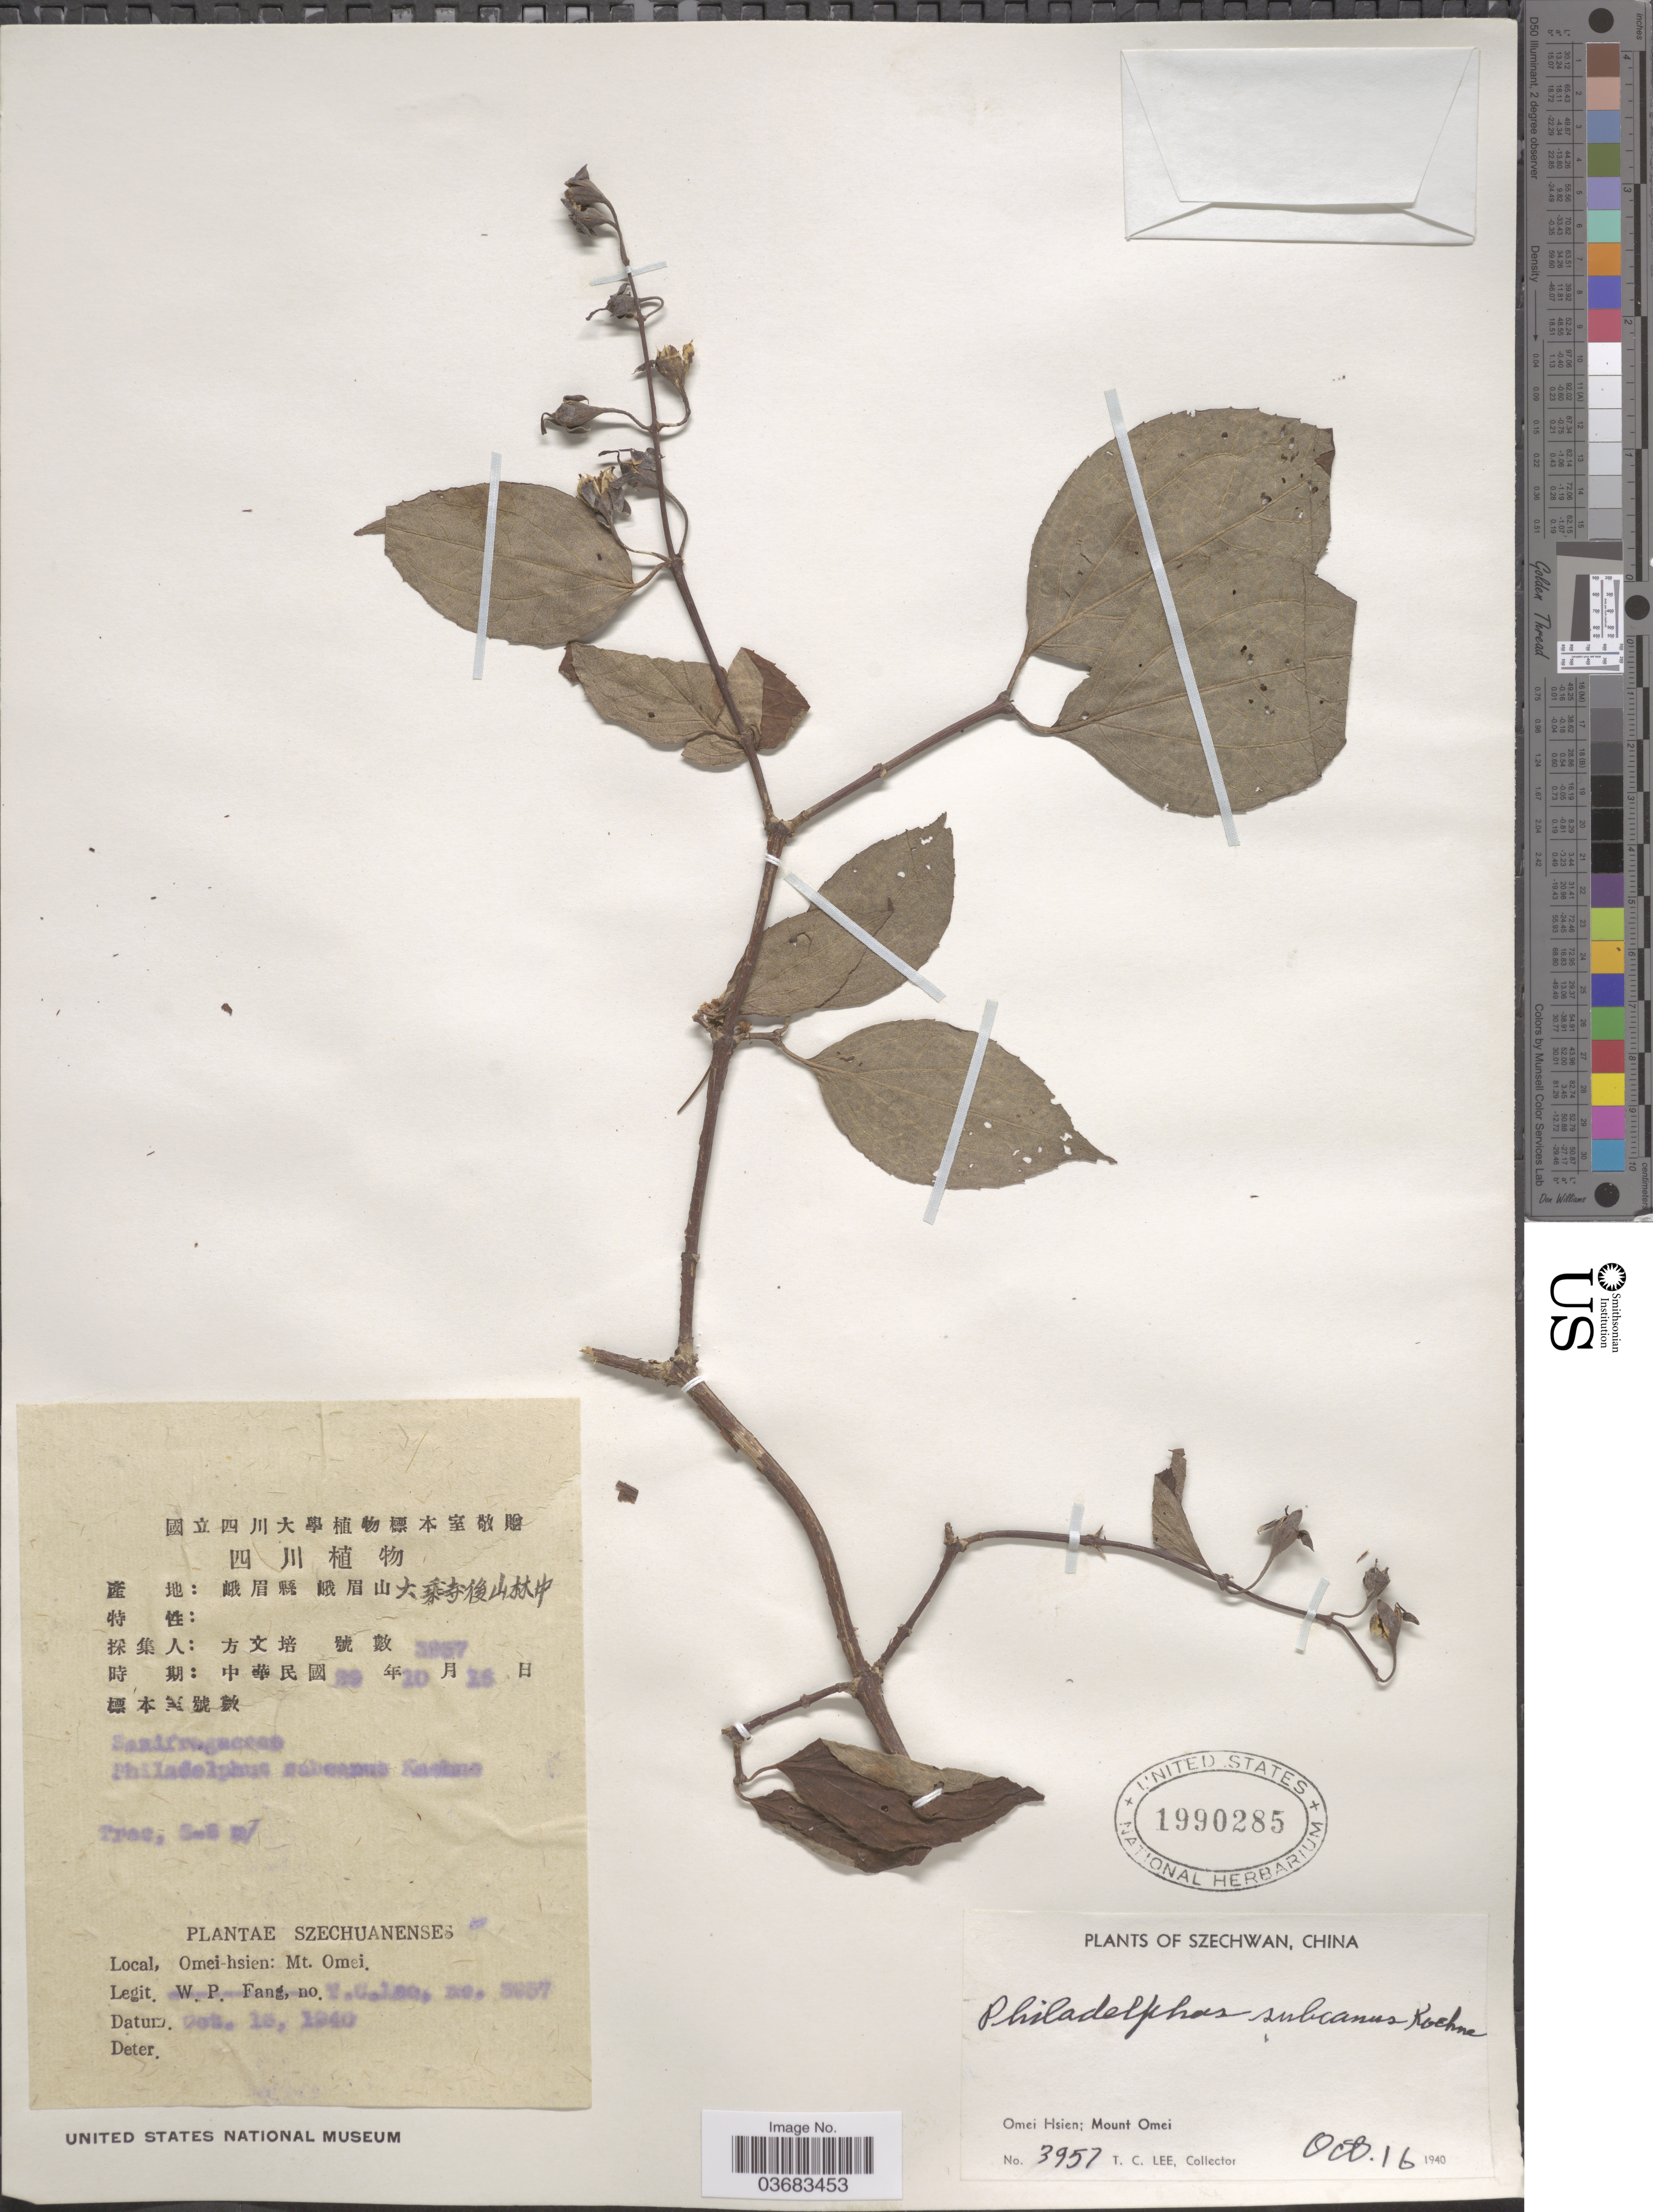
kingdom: Plantae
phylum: Tracheophyta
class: Magnoliopsida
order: Cornales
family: Hydrangeaceae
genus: Philadelphus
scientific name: Philadelphus subcanus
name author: Koehne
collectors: T. Lee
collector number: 3957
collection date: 1940-10-16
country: China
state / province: Sichuan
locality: Szechwan. Omei Hsien; Mount Omei.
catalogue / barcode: US 1990285